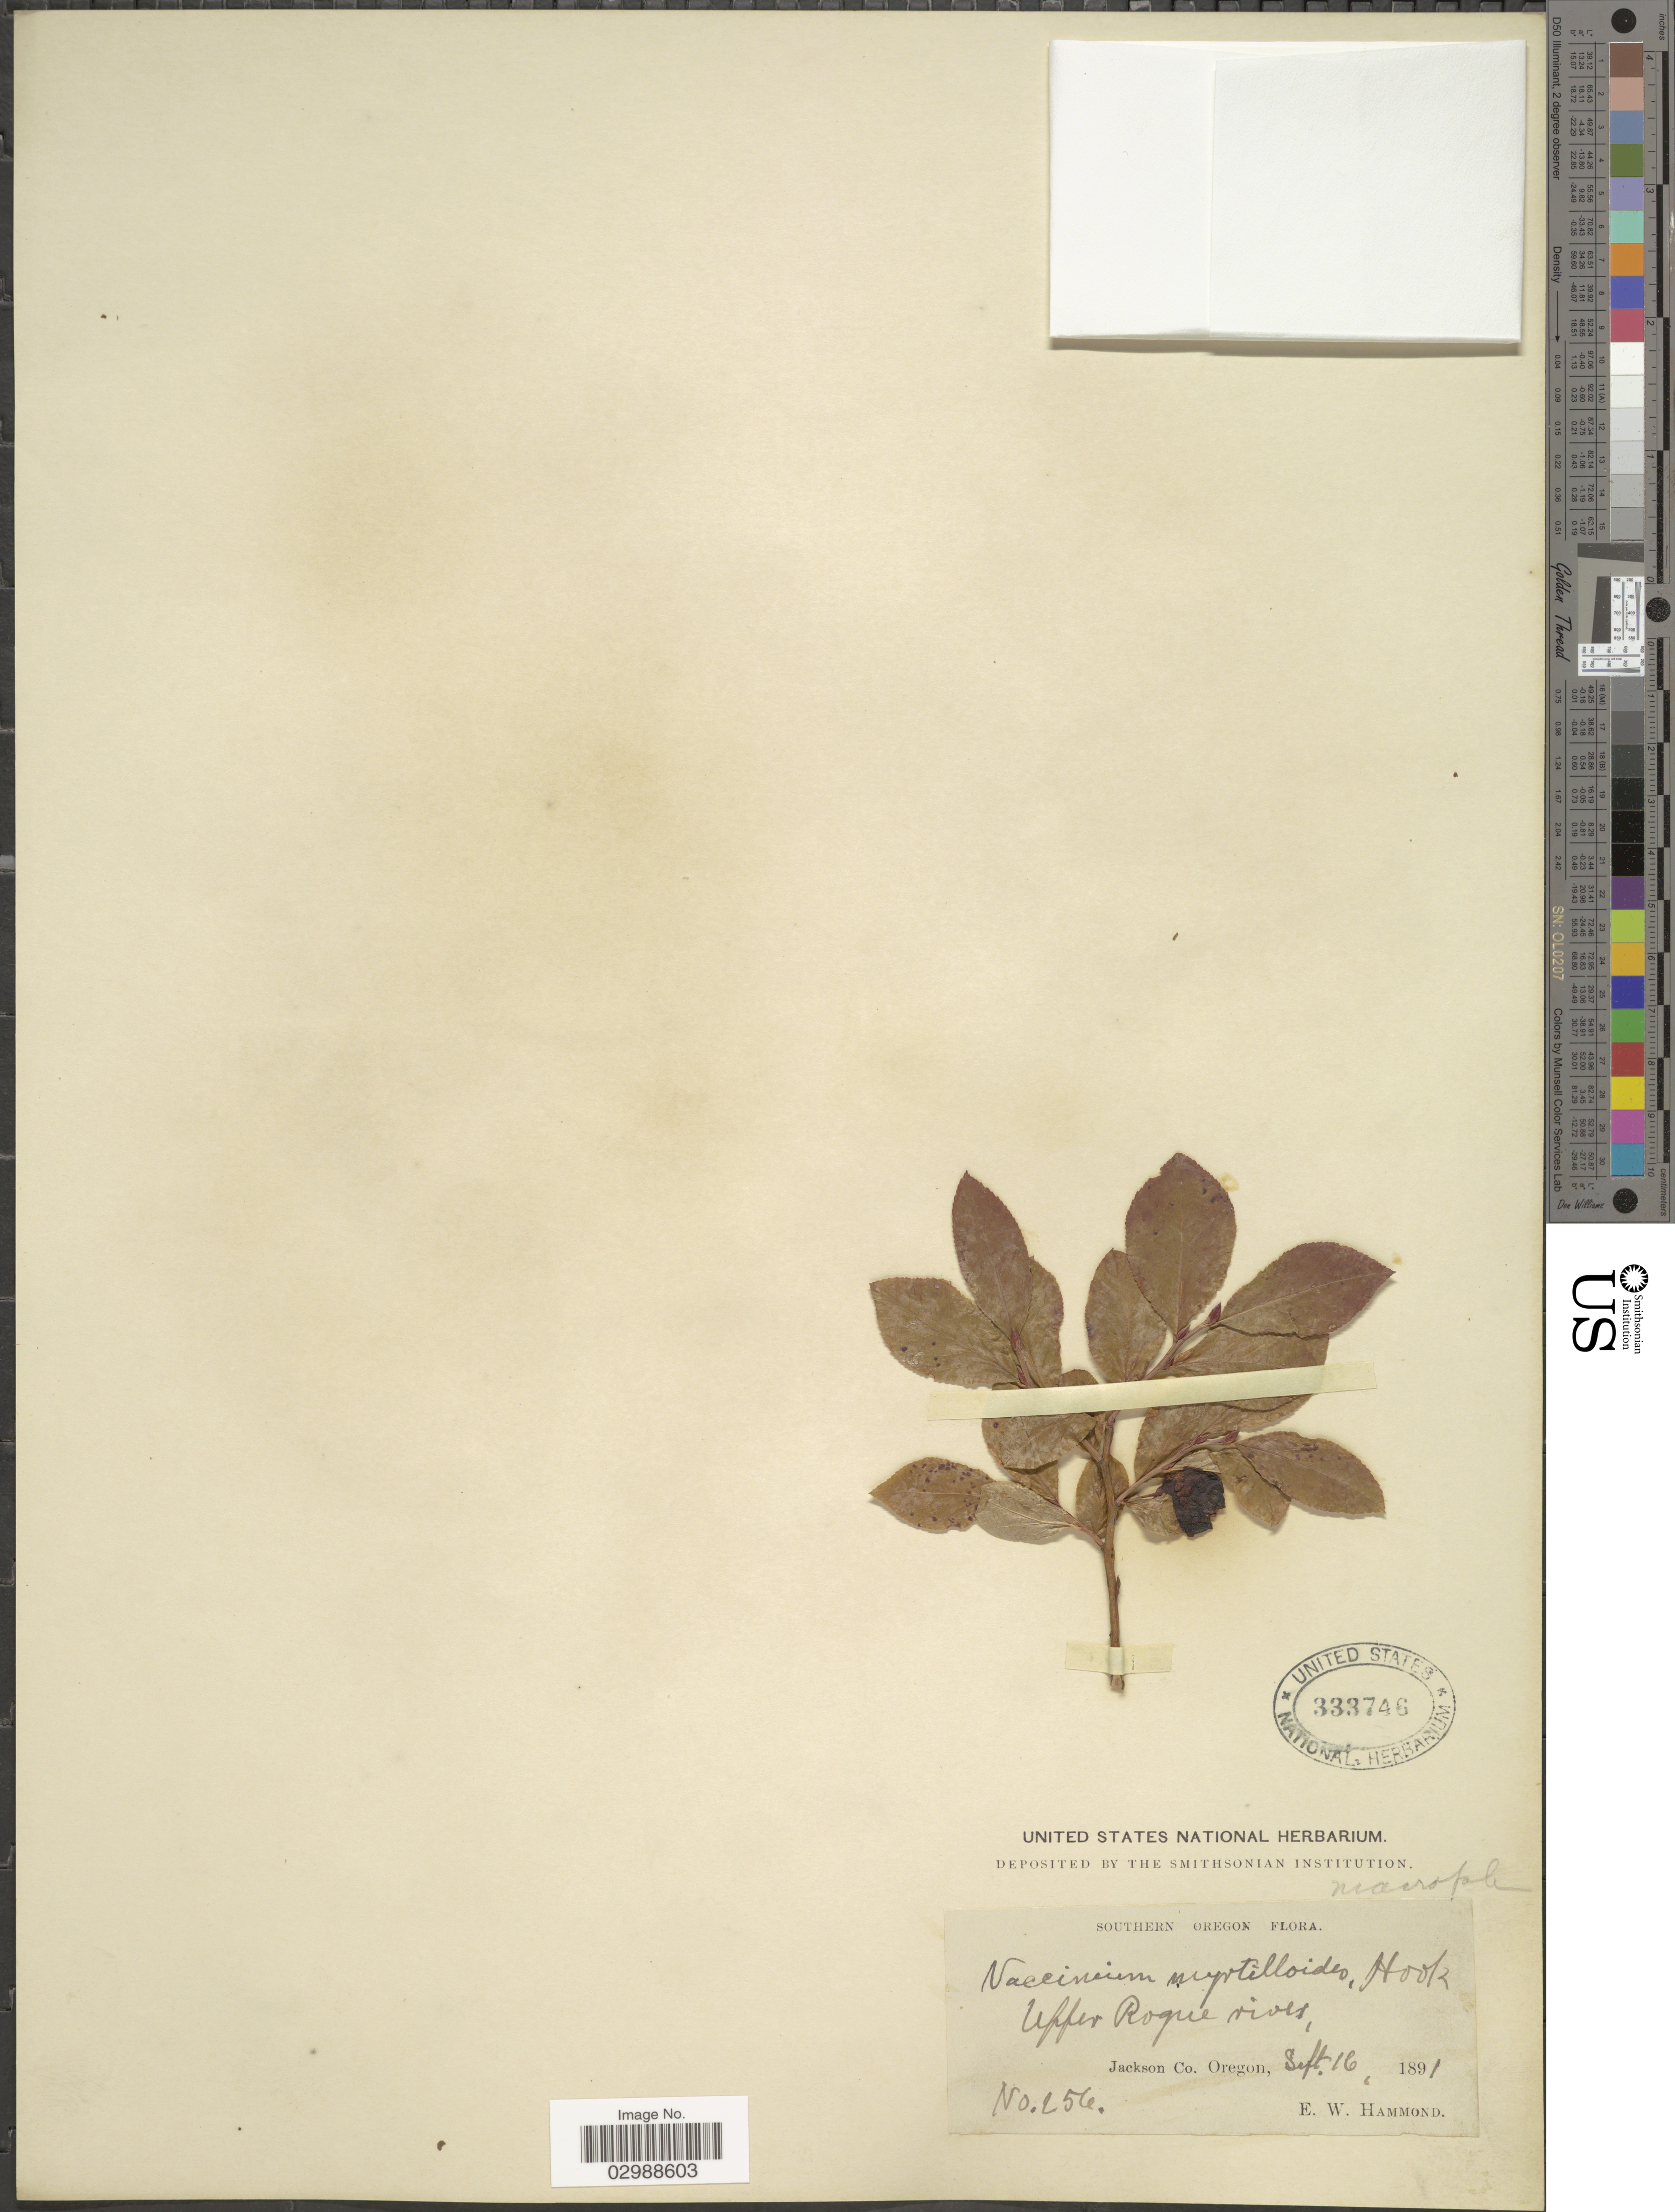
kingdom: Plantae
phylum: Tracheophyta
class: Magnoliopsida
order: Ericales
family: Ericaceae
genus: Vaccinium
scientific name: Vaccinium membranaceum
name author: Douglas ex Torr.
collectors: E. Hammond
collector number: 256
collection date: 1891-09-16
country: United States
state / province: Oregon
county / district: Jackson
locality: Upper Roque river, Jackson Co.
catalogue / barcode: US 333746